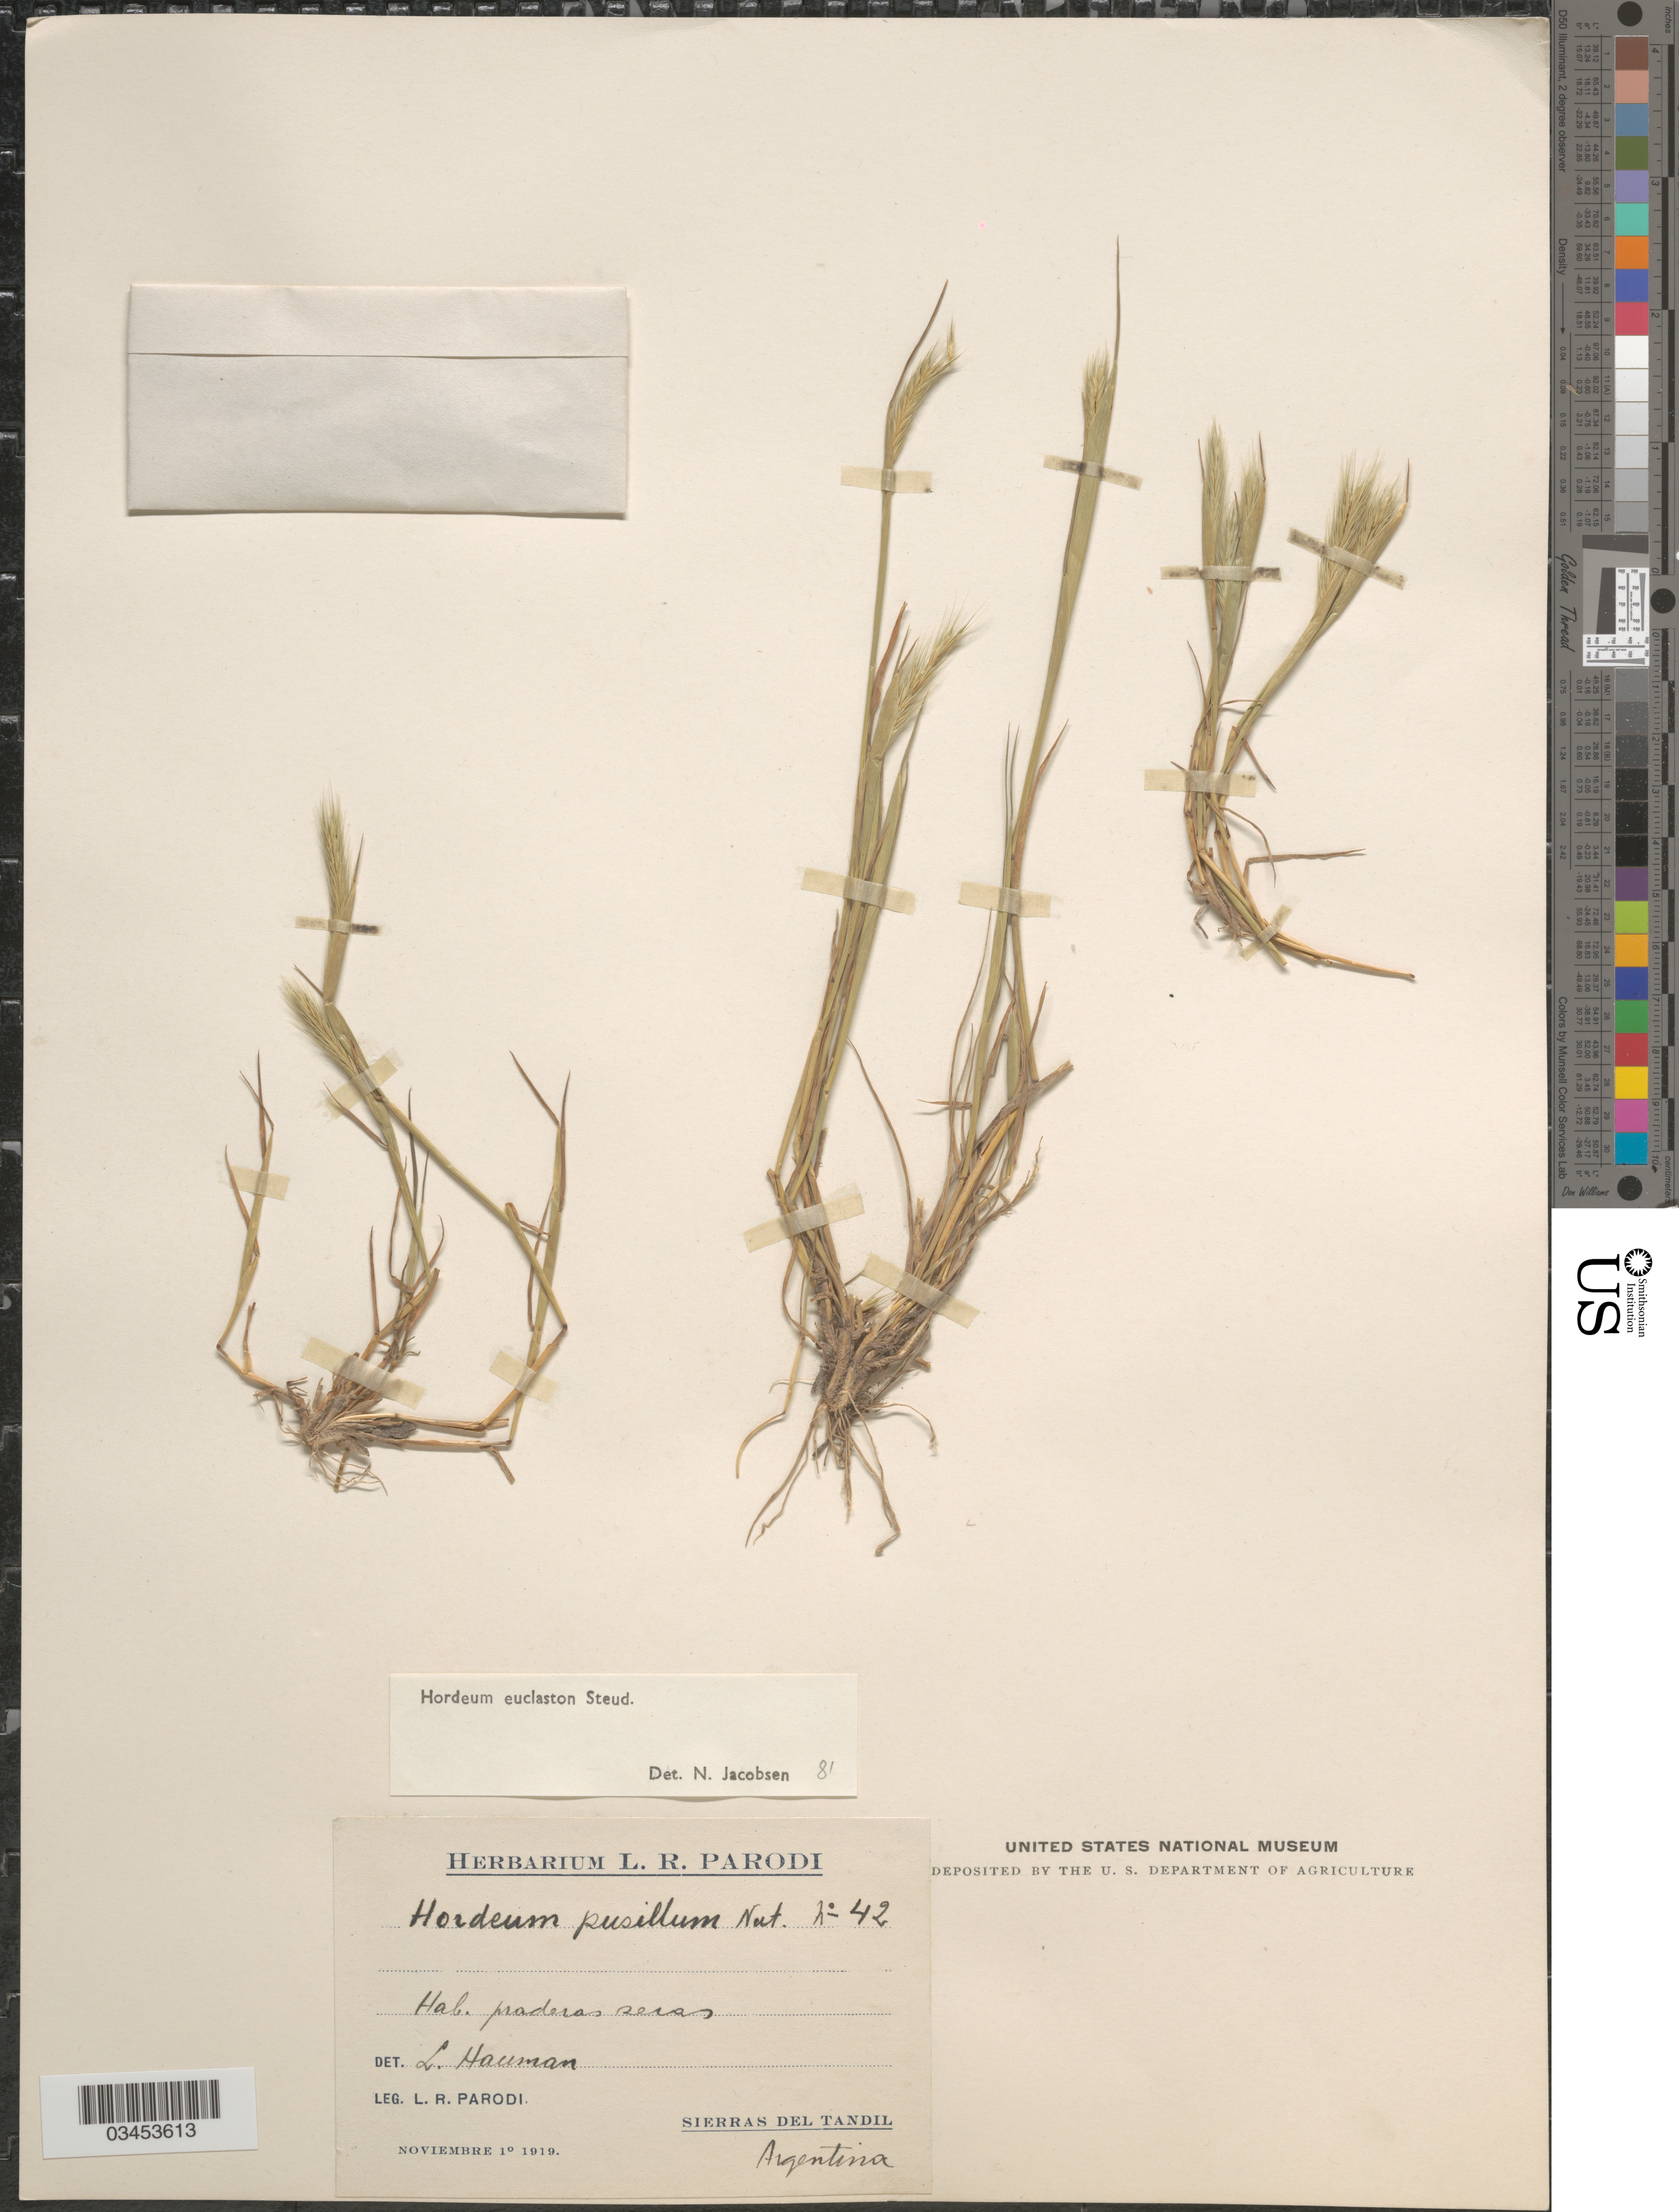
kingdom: Plantae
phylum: Tracheophyta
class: Liliopsida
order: Poales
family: Poaceae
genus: Hordeum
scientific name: Hordeum euclaston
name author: Steud.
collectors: L. R. Parodi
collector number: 42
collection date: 1919-11-01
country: Argentina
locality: Sierras del Tandil.